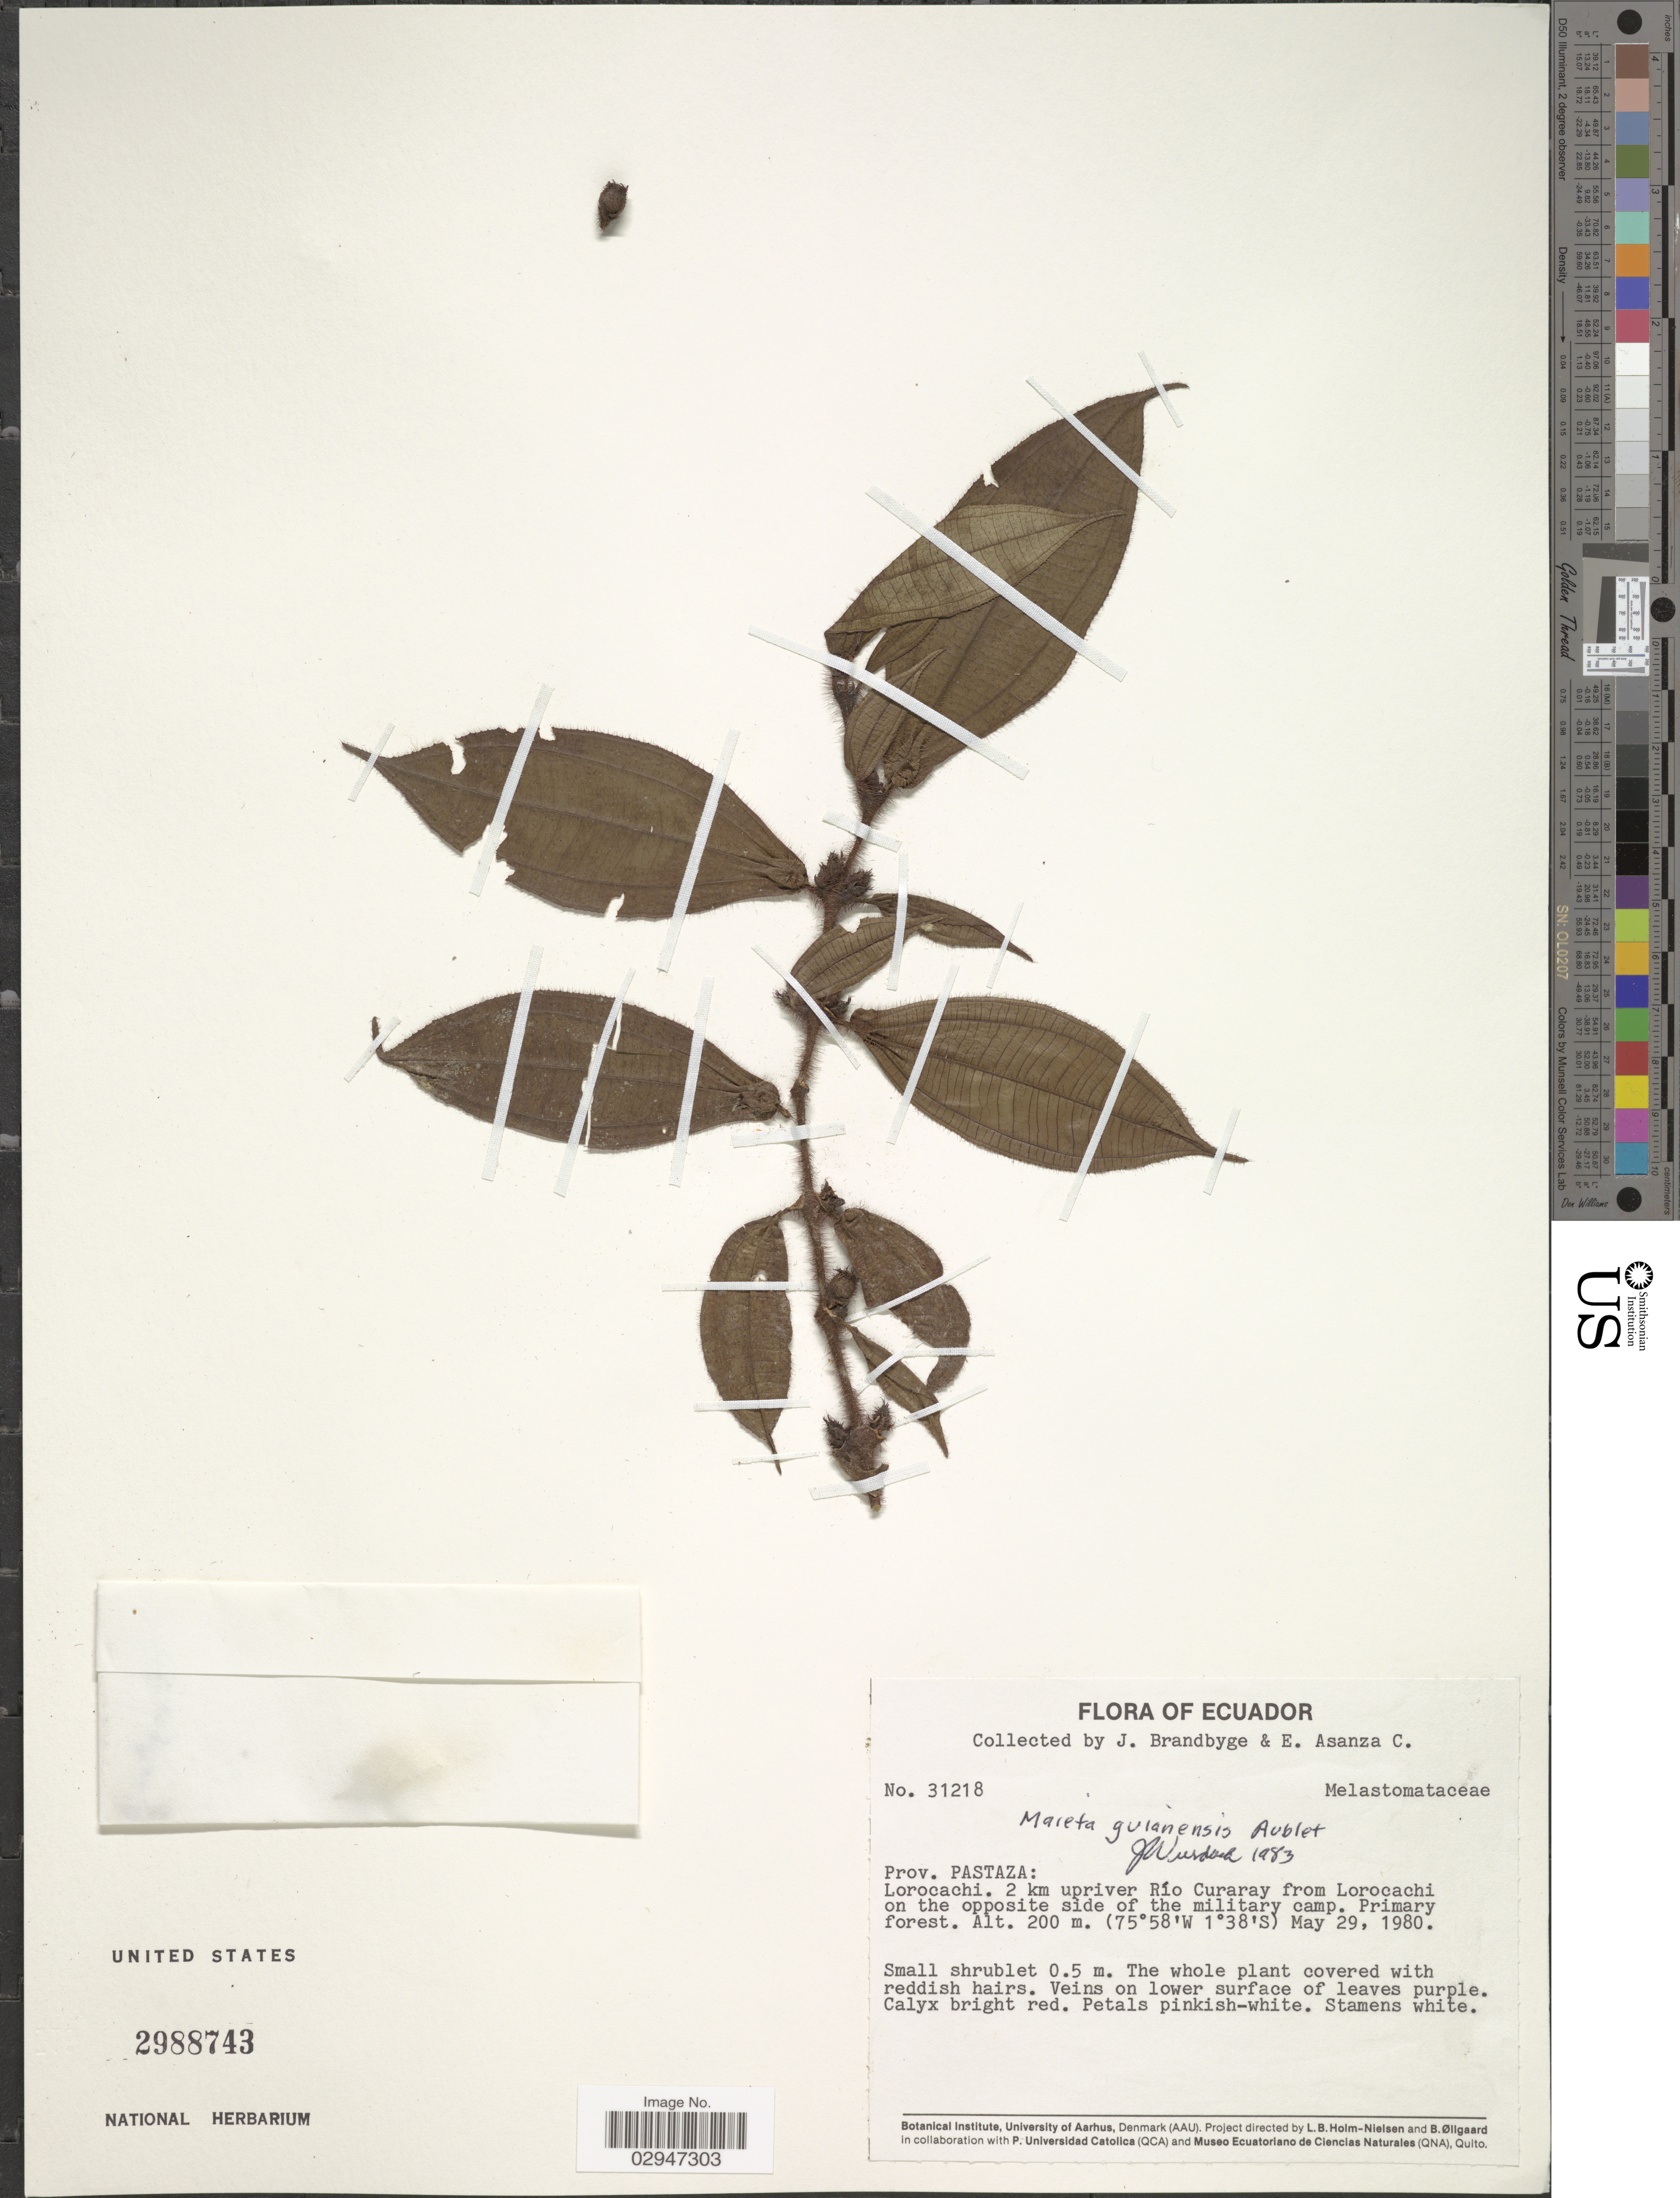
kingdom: Plantae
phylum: Tracheophyta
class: Magnoliopsida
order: Myrtales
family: Melastomataceae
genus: Maieta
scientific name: Maieta guianensis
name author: Aubl.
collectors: J. Brandbyge & E. Asanza C.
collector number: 31218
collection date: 1980-05-29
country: Ecuador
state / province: Pastaza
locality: Prov. Pastaza: Lorocachi. 2 km upriver Río Curaray from Lorocachi on the opposite side of the military camp.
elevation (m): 200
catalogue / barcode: US 2988743